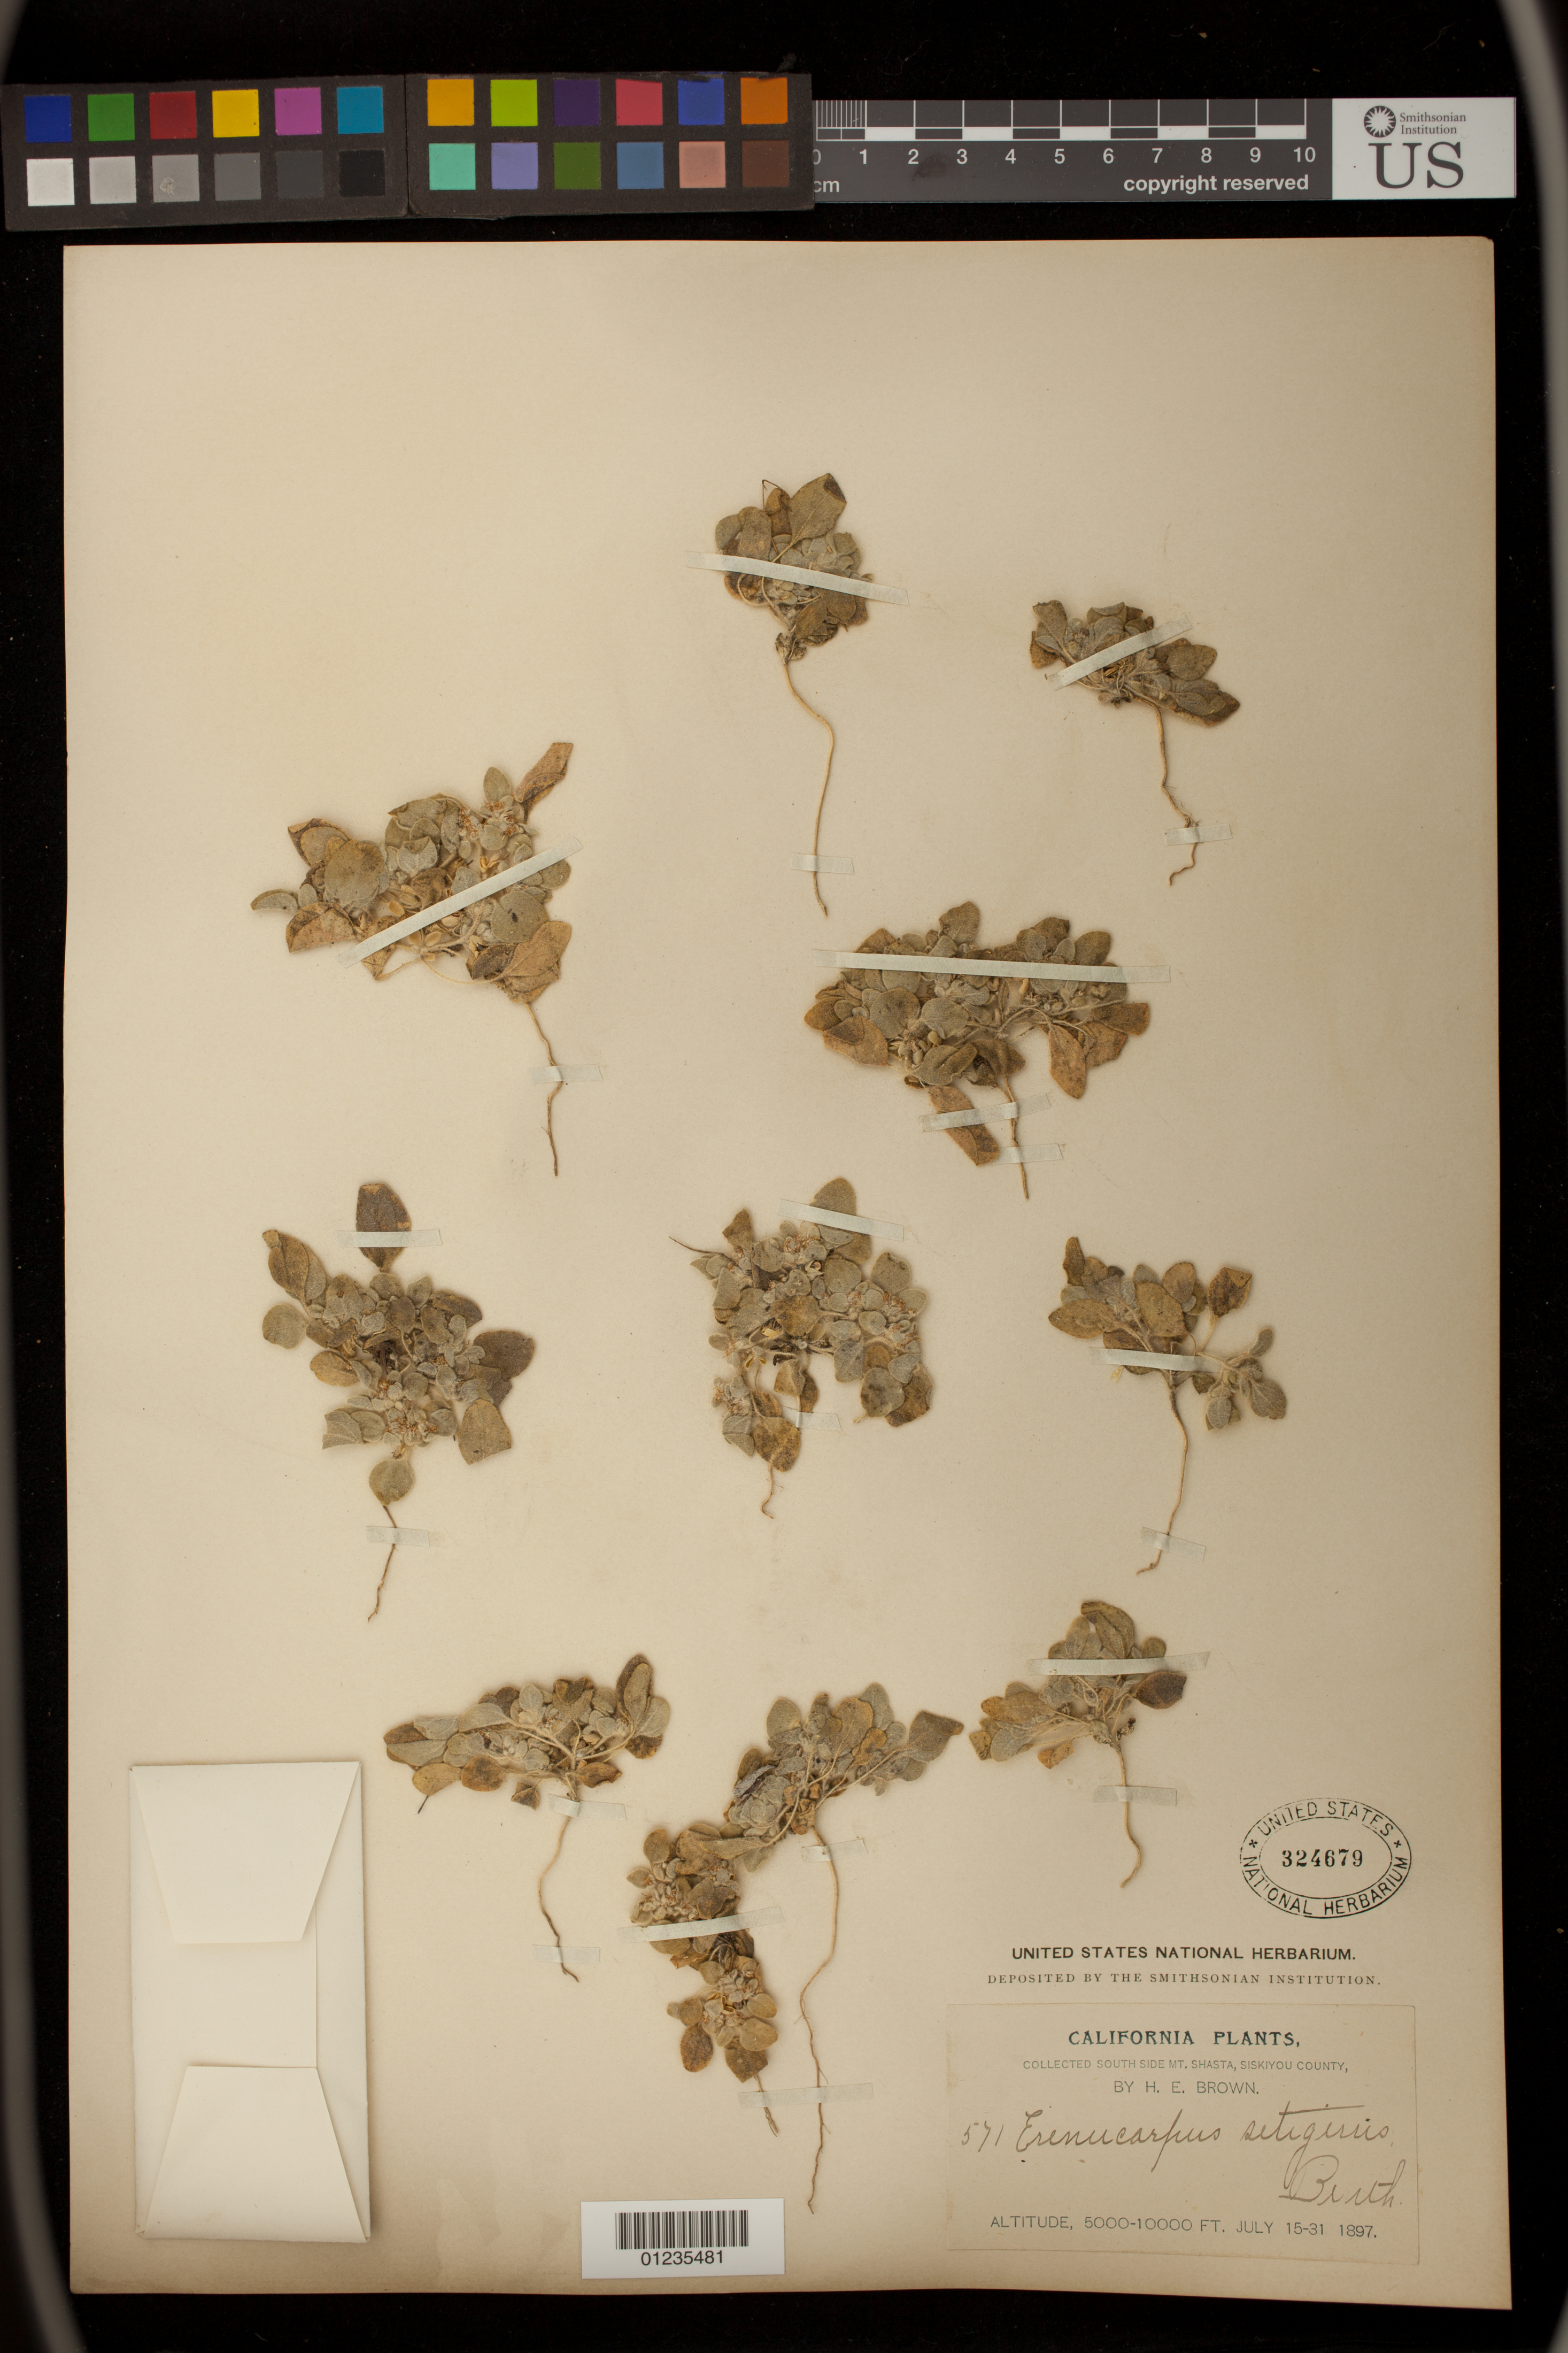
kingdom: Plantae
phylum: Tracheophyta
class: Magnoliopsida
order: Malpighiales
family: Euphorbiaceae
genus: Eremocarpus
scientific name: Eremocarpus setigerus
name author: (Hook.) Benth.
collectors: H. E. Brown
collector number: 571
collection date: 1897-07-15/1897-07-31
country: United States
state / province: California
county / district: Siskiyou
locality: South Side Mt. Shasta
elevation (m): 1524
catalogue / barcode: US 324679